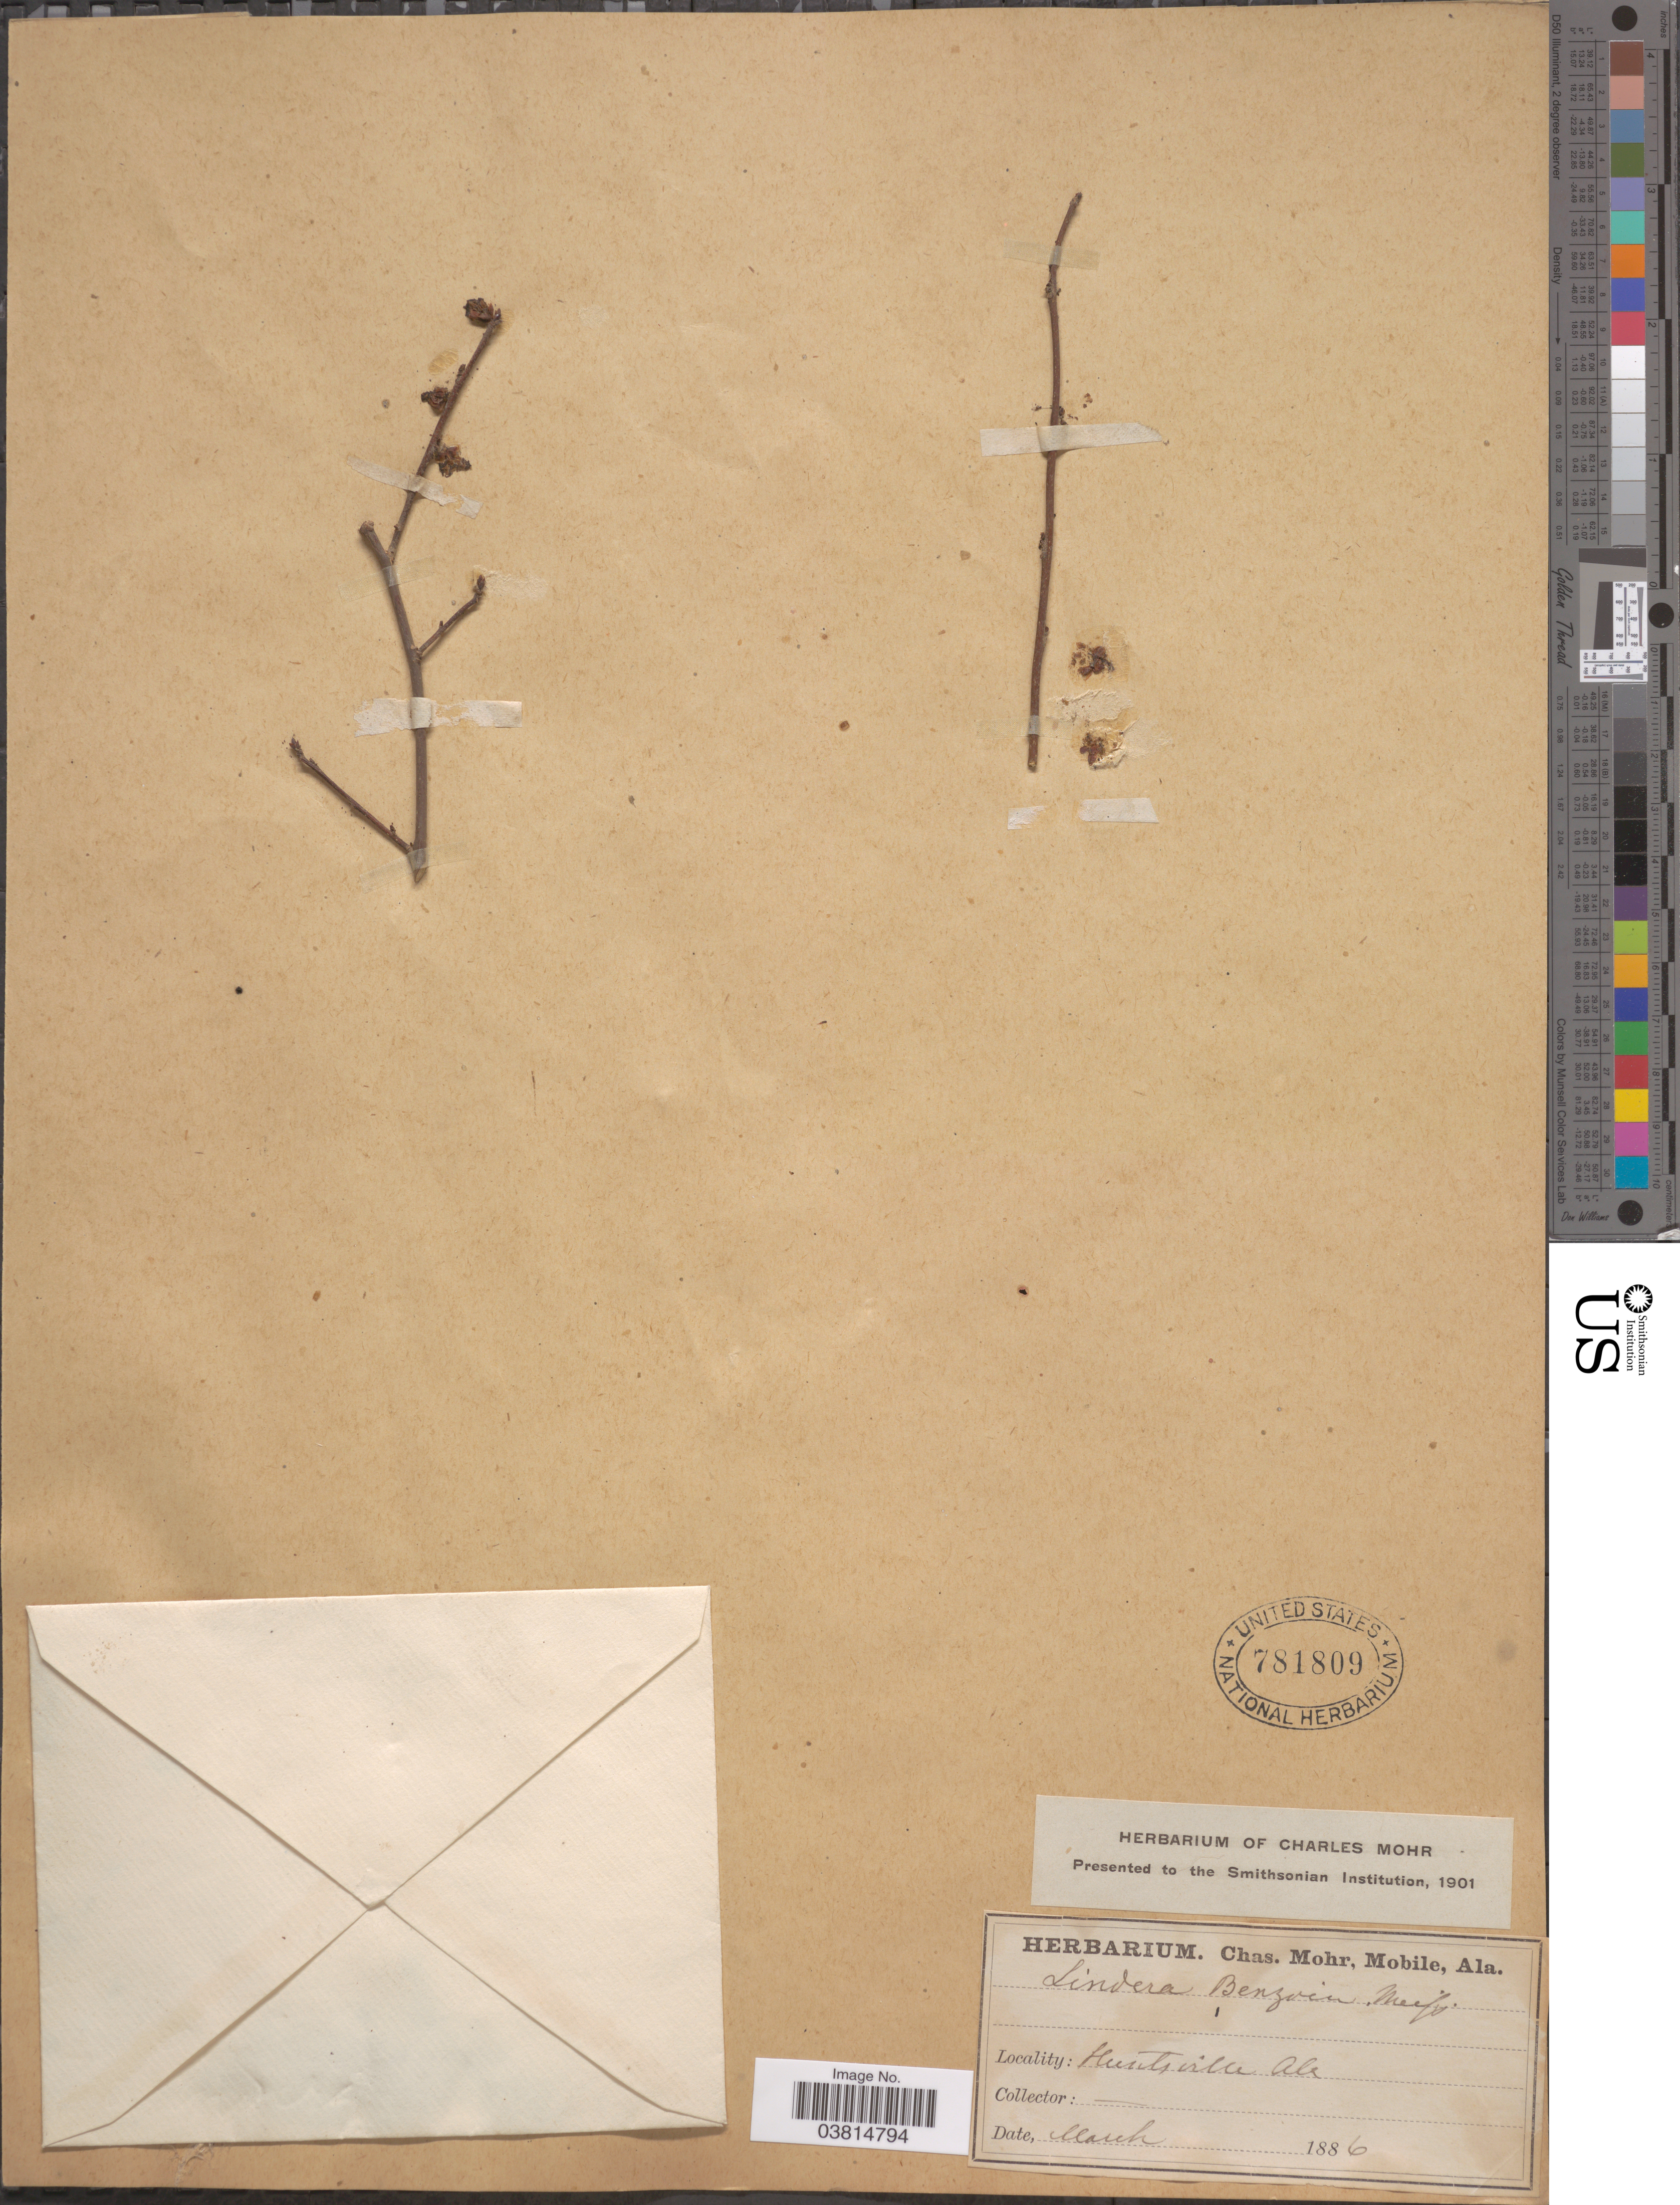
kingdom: Plantae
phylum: Tracheophyta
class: Magnoliopsida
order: Laurales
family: Lauraceae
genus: Lindera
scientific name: Lindera benzoin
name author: (L.) Blume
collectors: ex herb. Charles Mohr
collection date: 1886-03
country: United States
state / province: Alabama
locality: Huntsville.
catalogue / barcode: US 781809